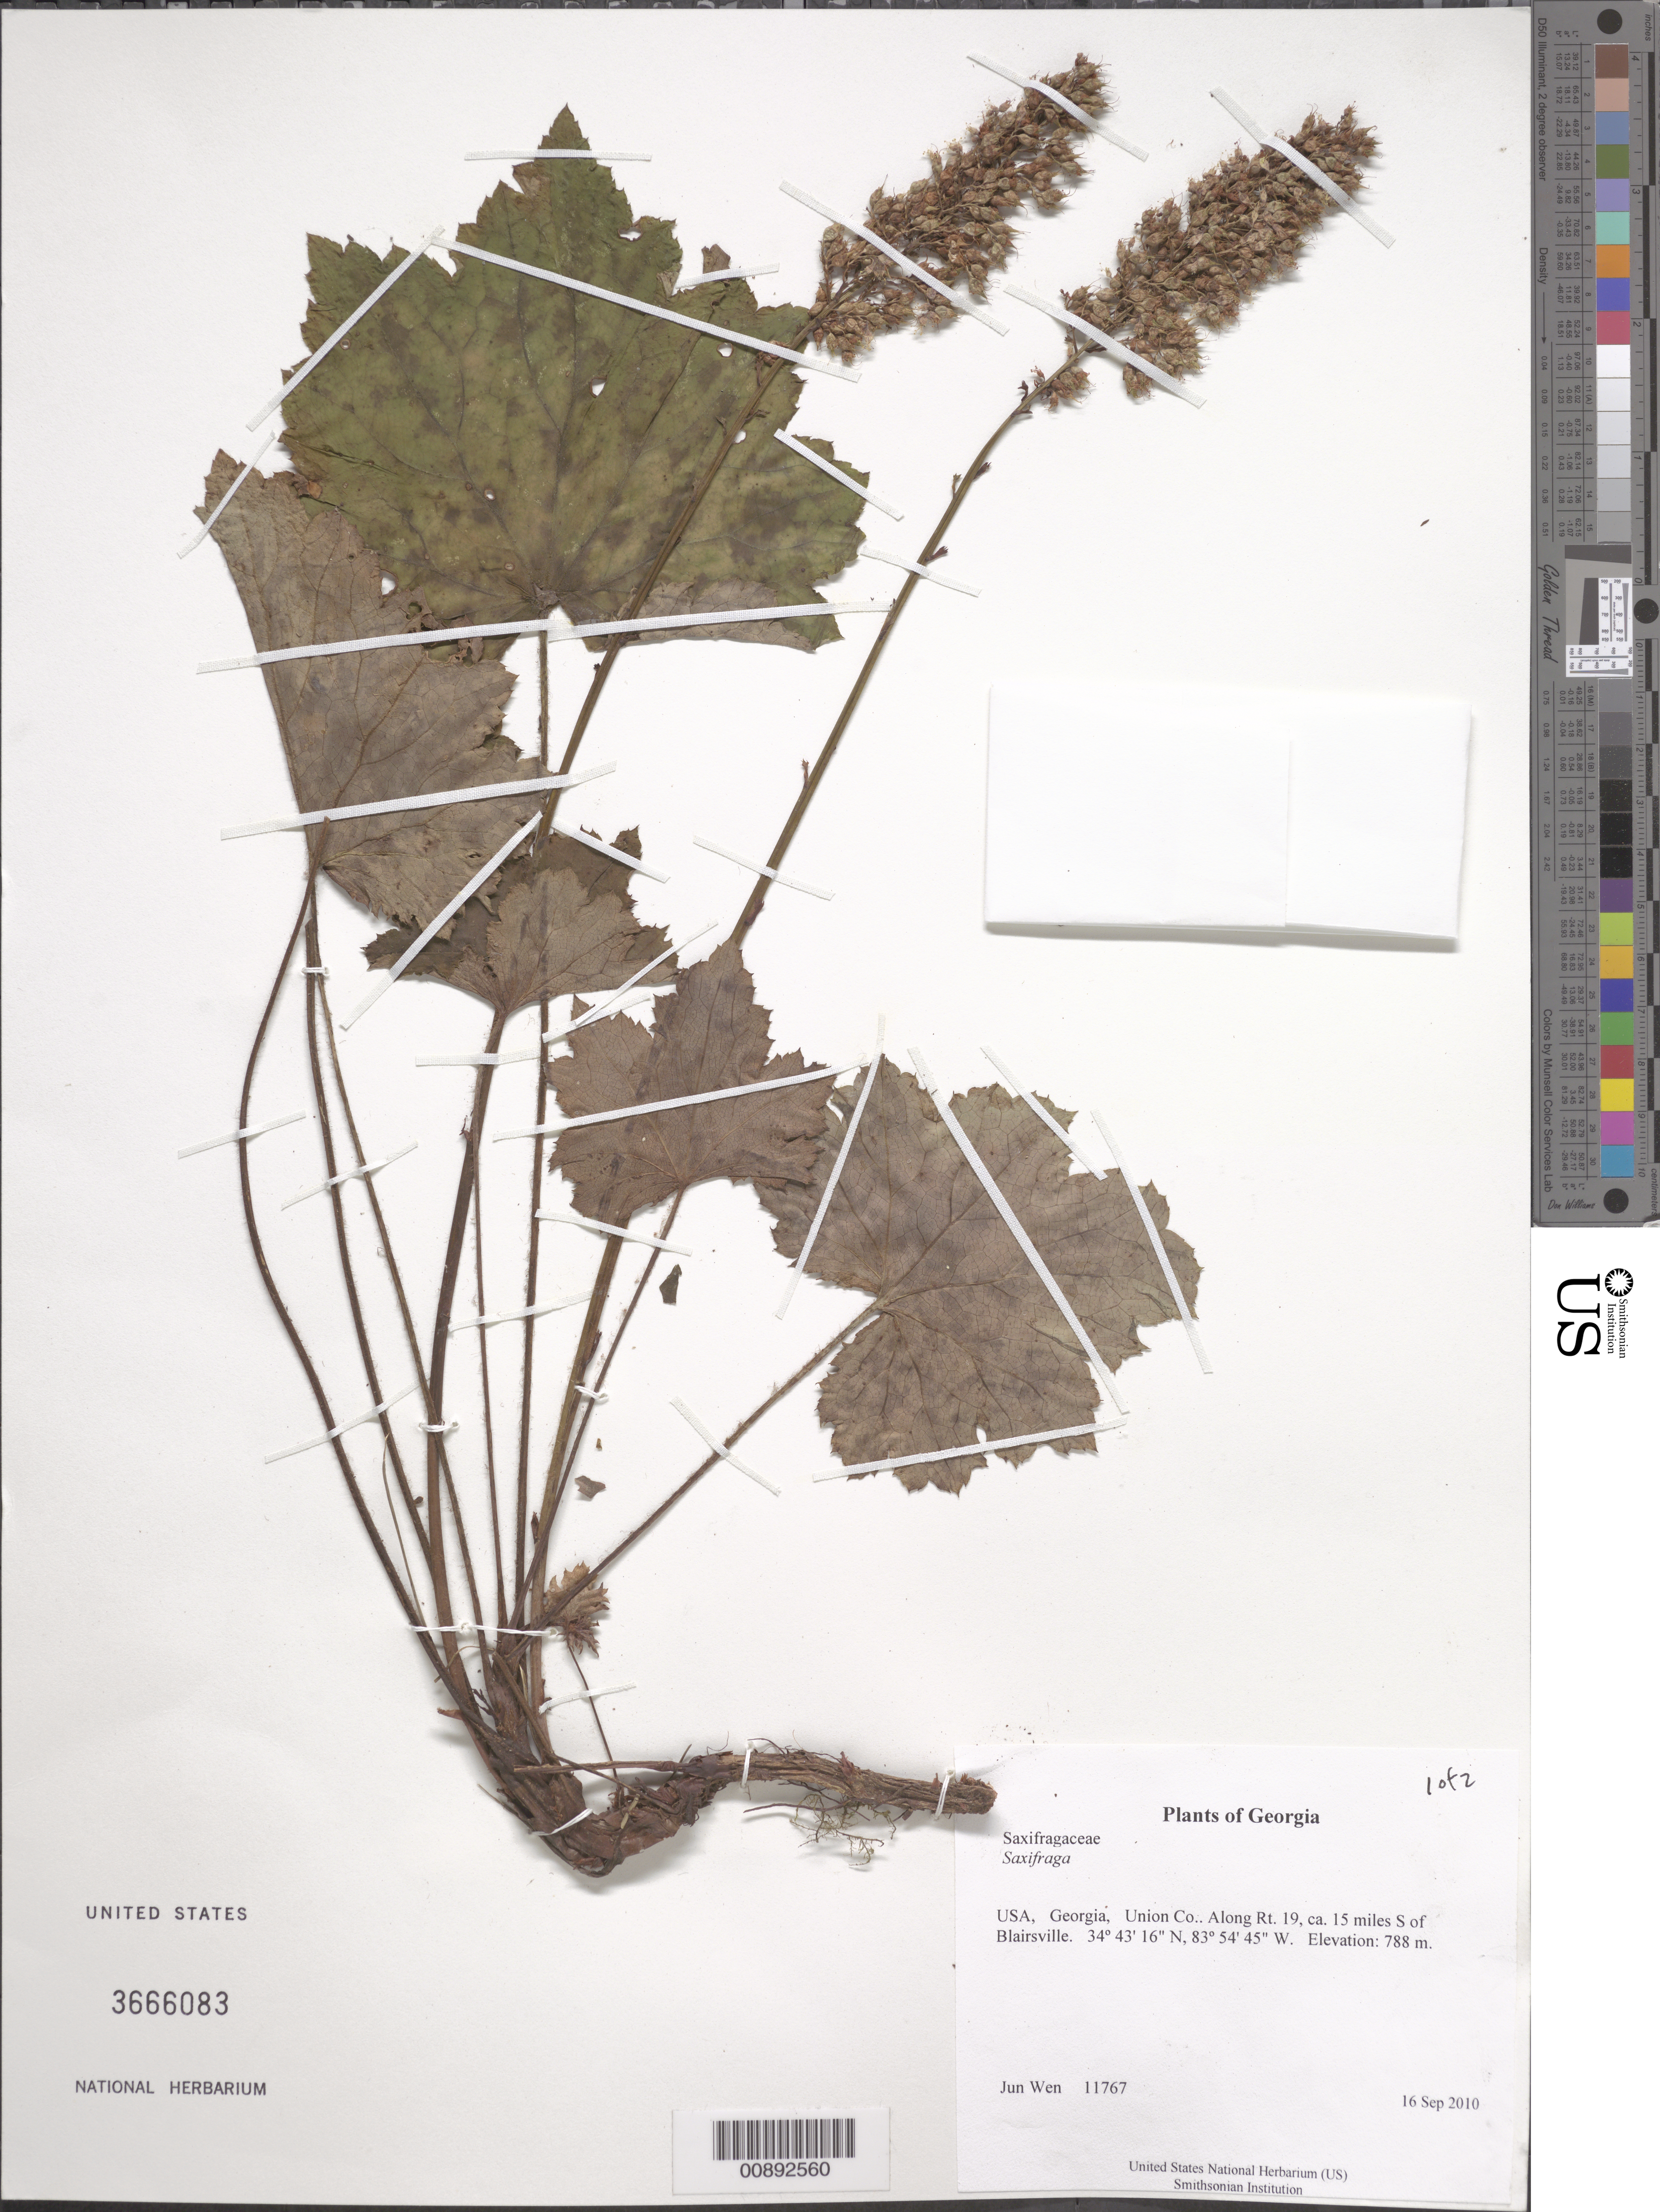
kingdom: Plantae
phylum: Tracheophyta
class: Magnoliopsida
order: Saxifragales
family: Saxifragaceae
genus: Saxifraga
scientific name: Saxifraga sp.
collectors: J. Wen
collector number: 11767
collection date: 2010-09-16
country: United States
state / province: Georgia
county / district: Union Co.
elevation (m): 788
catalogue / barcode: US 3666083